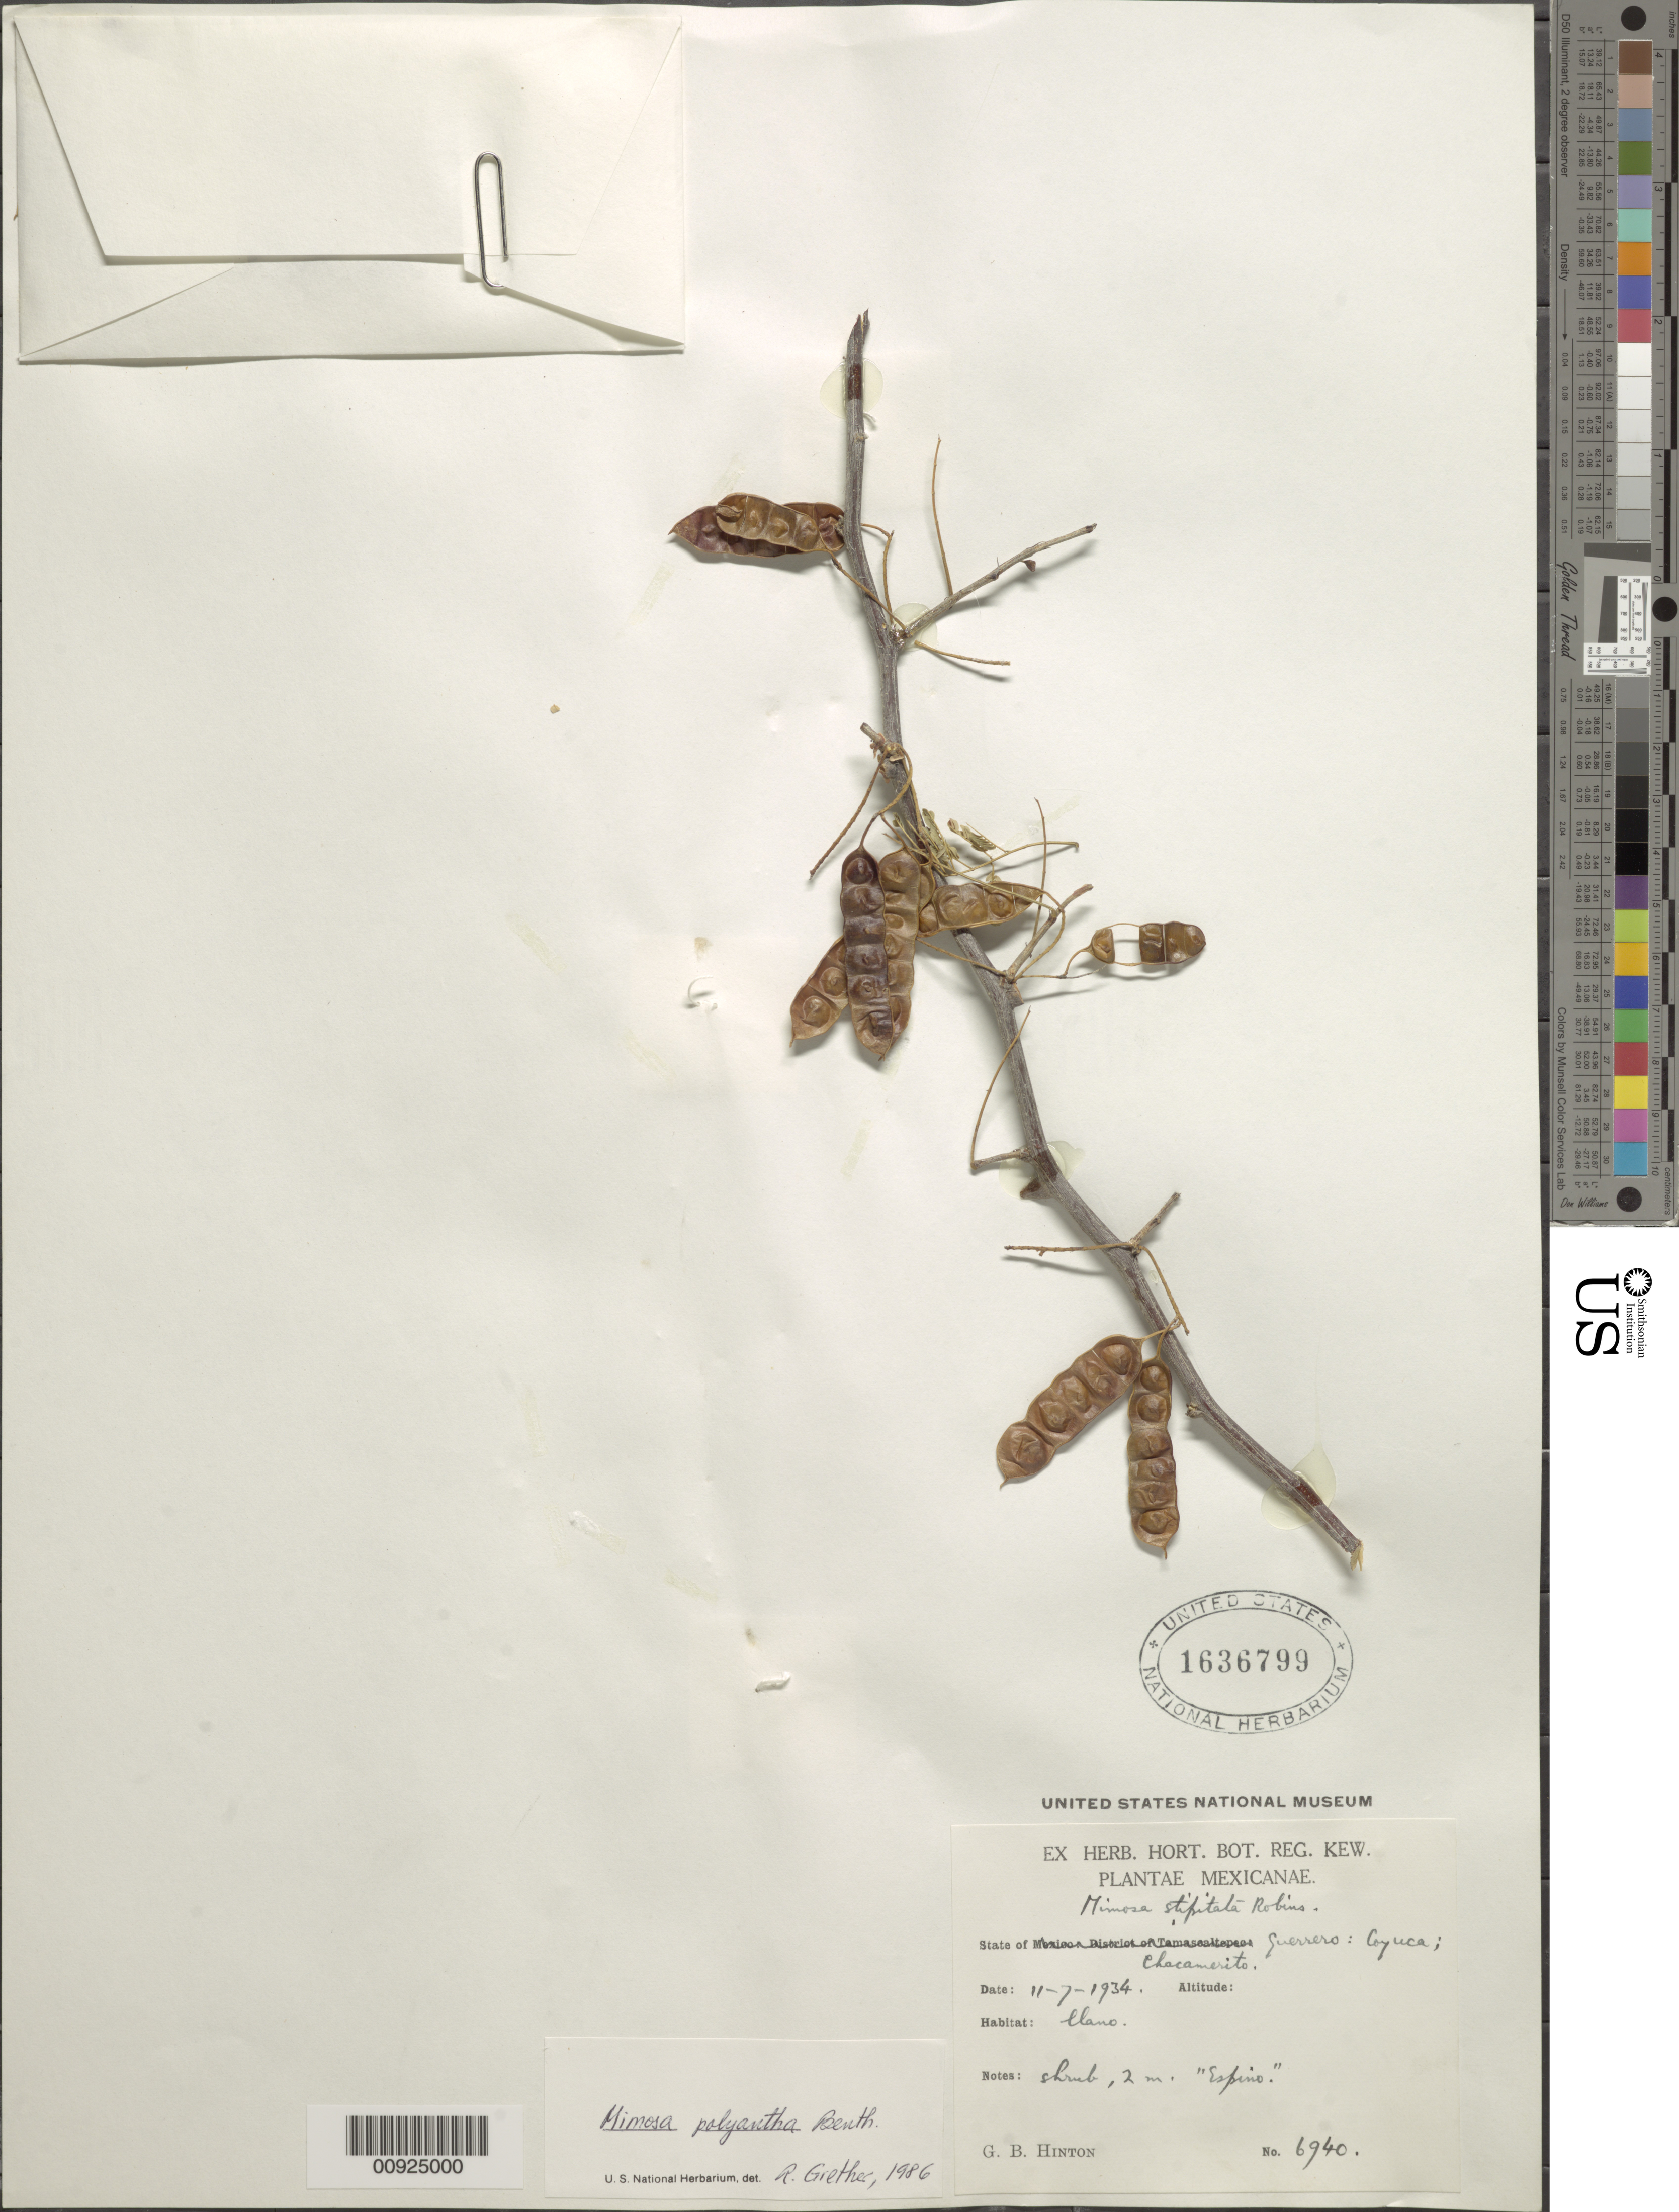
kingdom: Plantae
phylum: Tracheophyta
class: Magnoliopsida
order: Fabales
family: Fabaceae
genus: Mimosa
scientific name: Mimosa polyantha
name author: Benth.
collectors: G. B. Hinton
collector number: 6940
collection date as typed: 07 Nov 1934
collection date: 1934-11-07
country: Mexico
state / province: Guerrero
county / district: Coyuca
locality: State of Guerrero: Coyuca; Chacamerito.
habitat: Llano.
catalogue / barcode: US 1636799